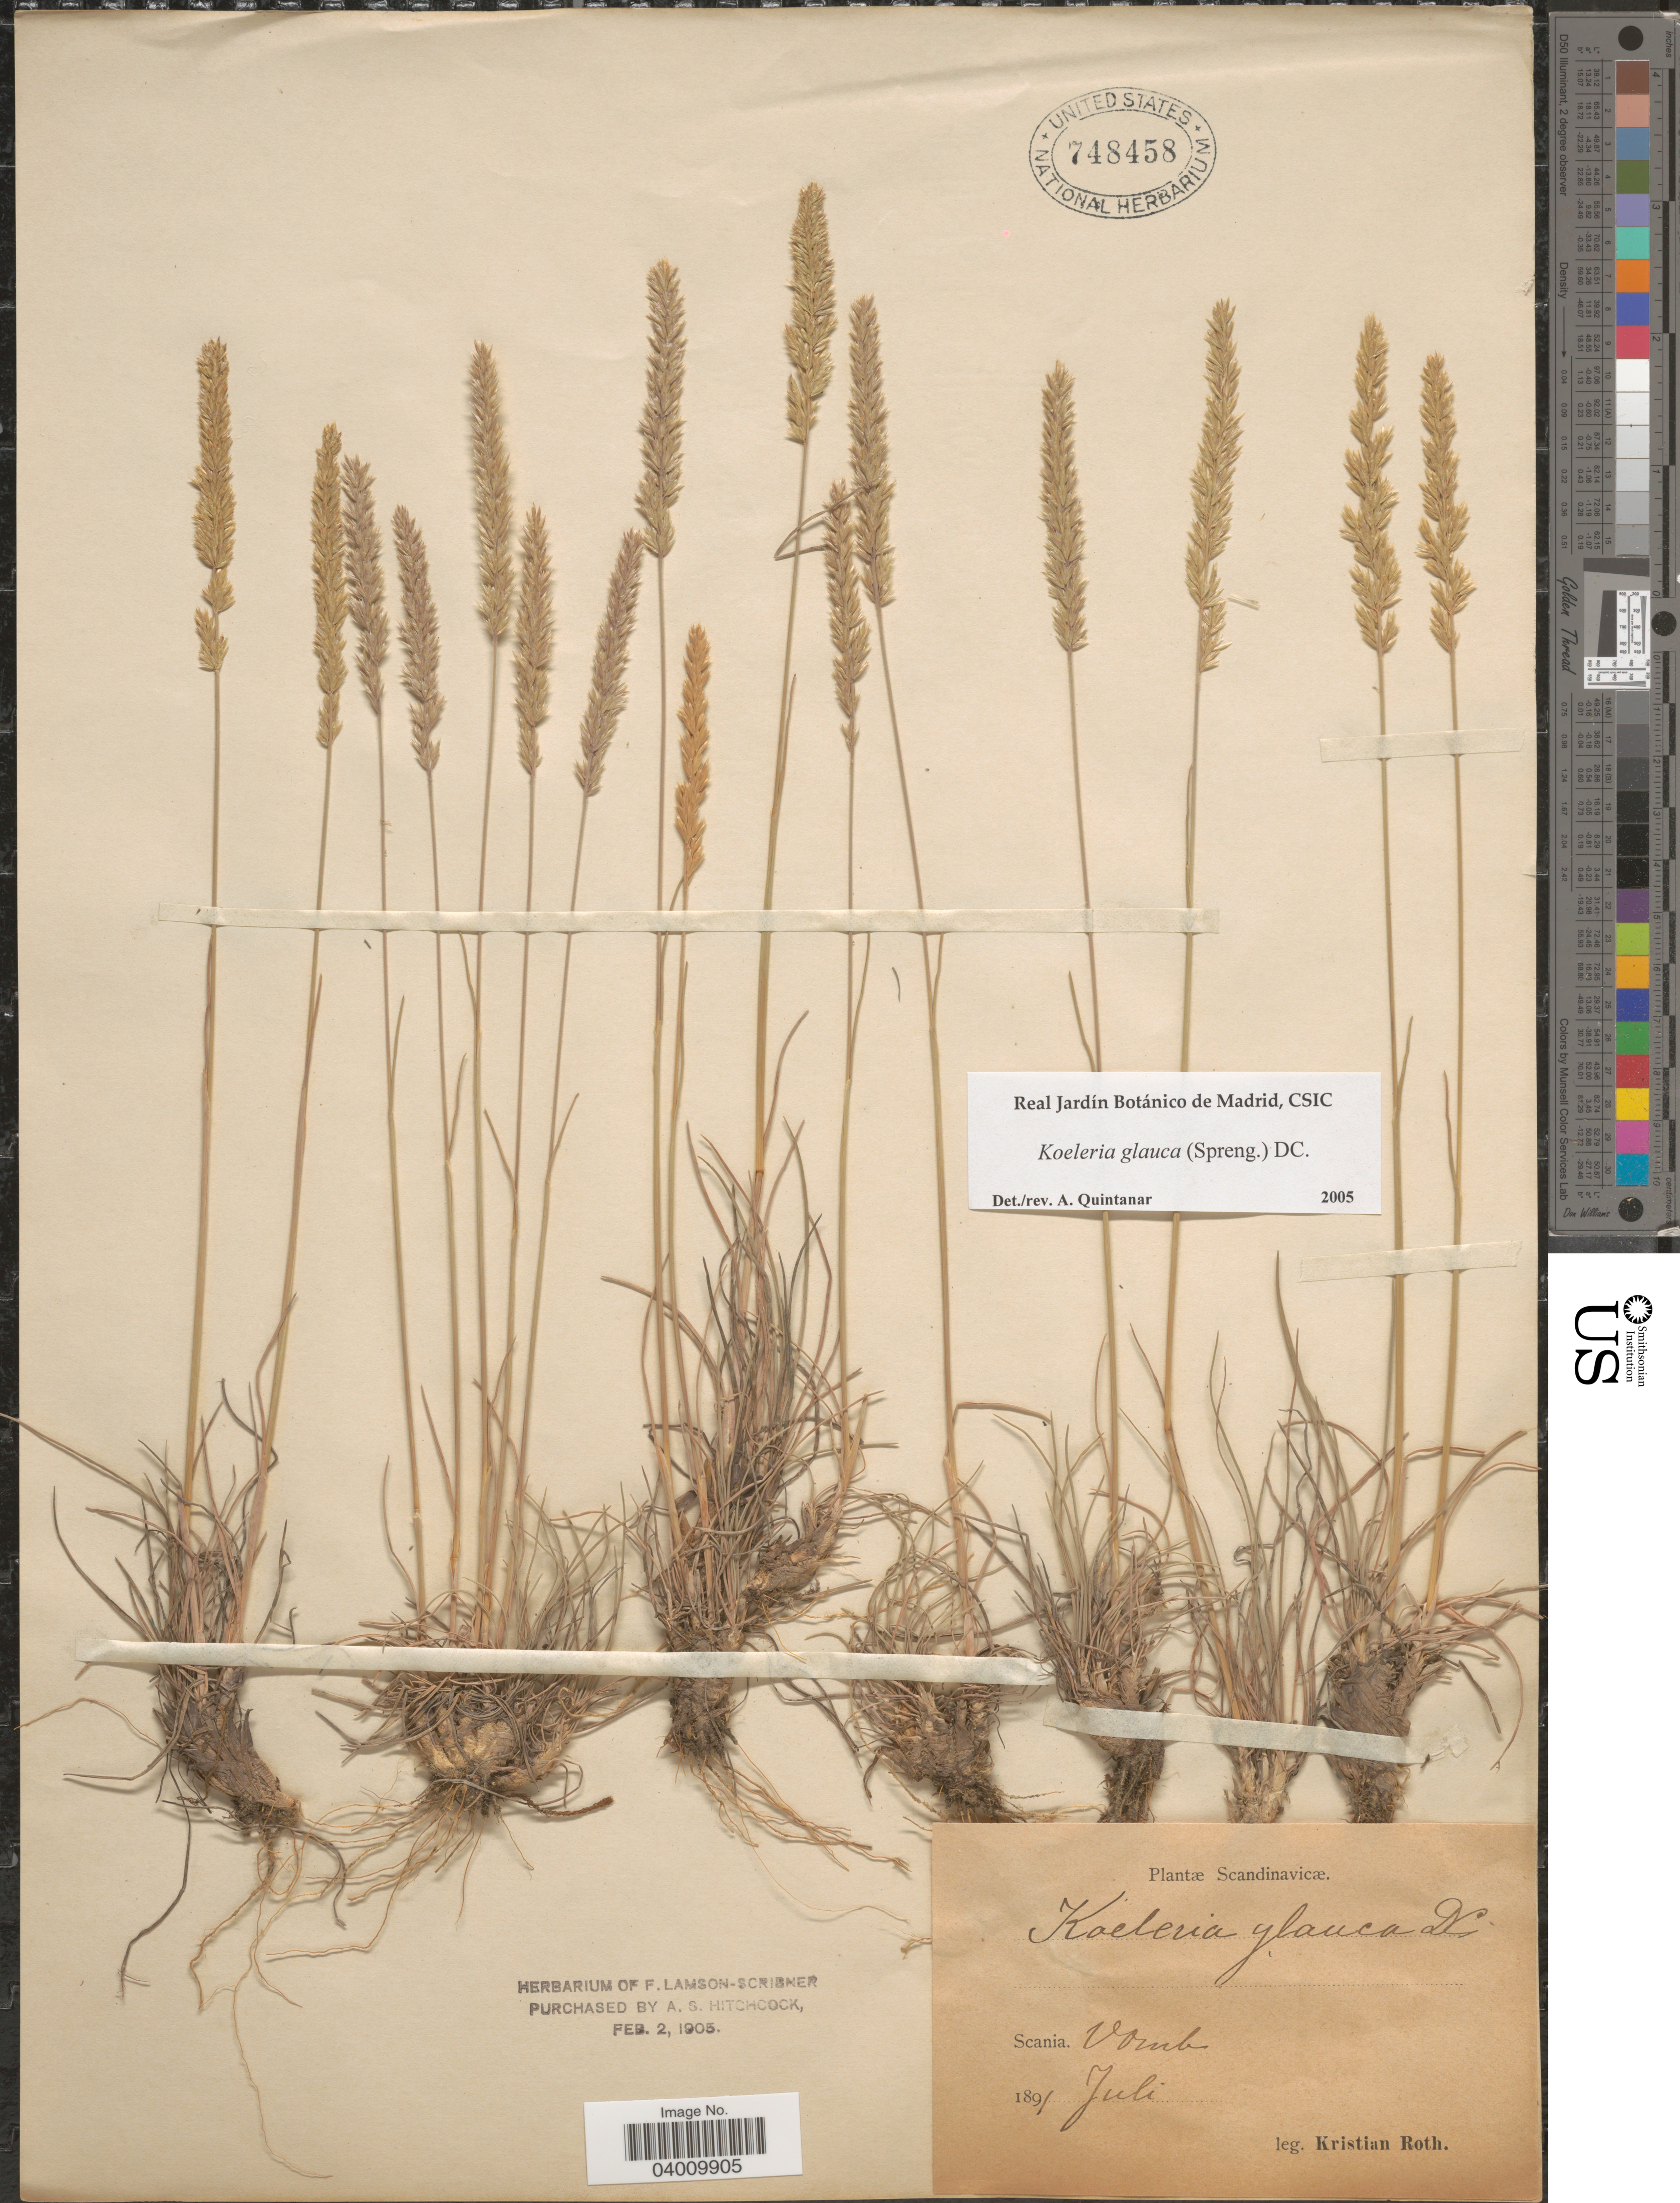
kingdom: Plantae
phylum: Tracheophyta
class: Liliopsida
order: Poales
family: Poaceae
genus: Koeleria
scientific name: Koeleria glauca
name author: (Spreng.) DC.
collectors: K. Roth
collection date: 1891-07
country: Sweden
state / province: Skåne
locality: Scandinavicæ. Scania. Vomb.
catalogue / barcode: US 748458